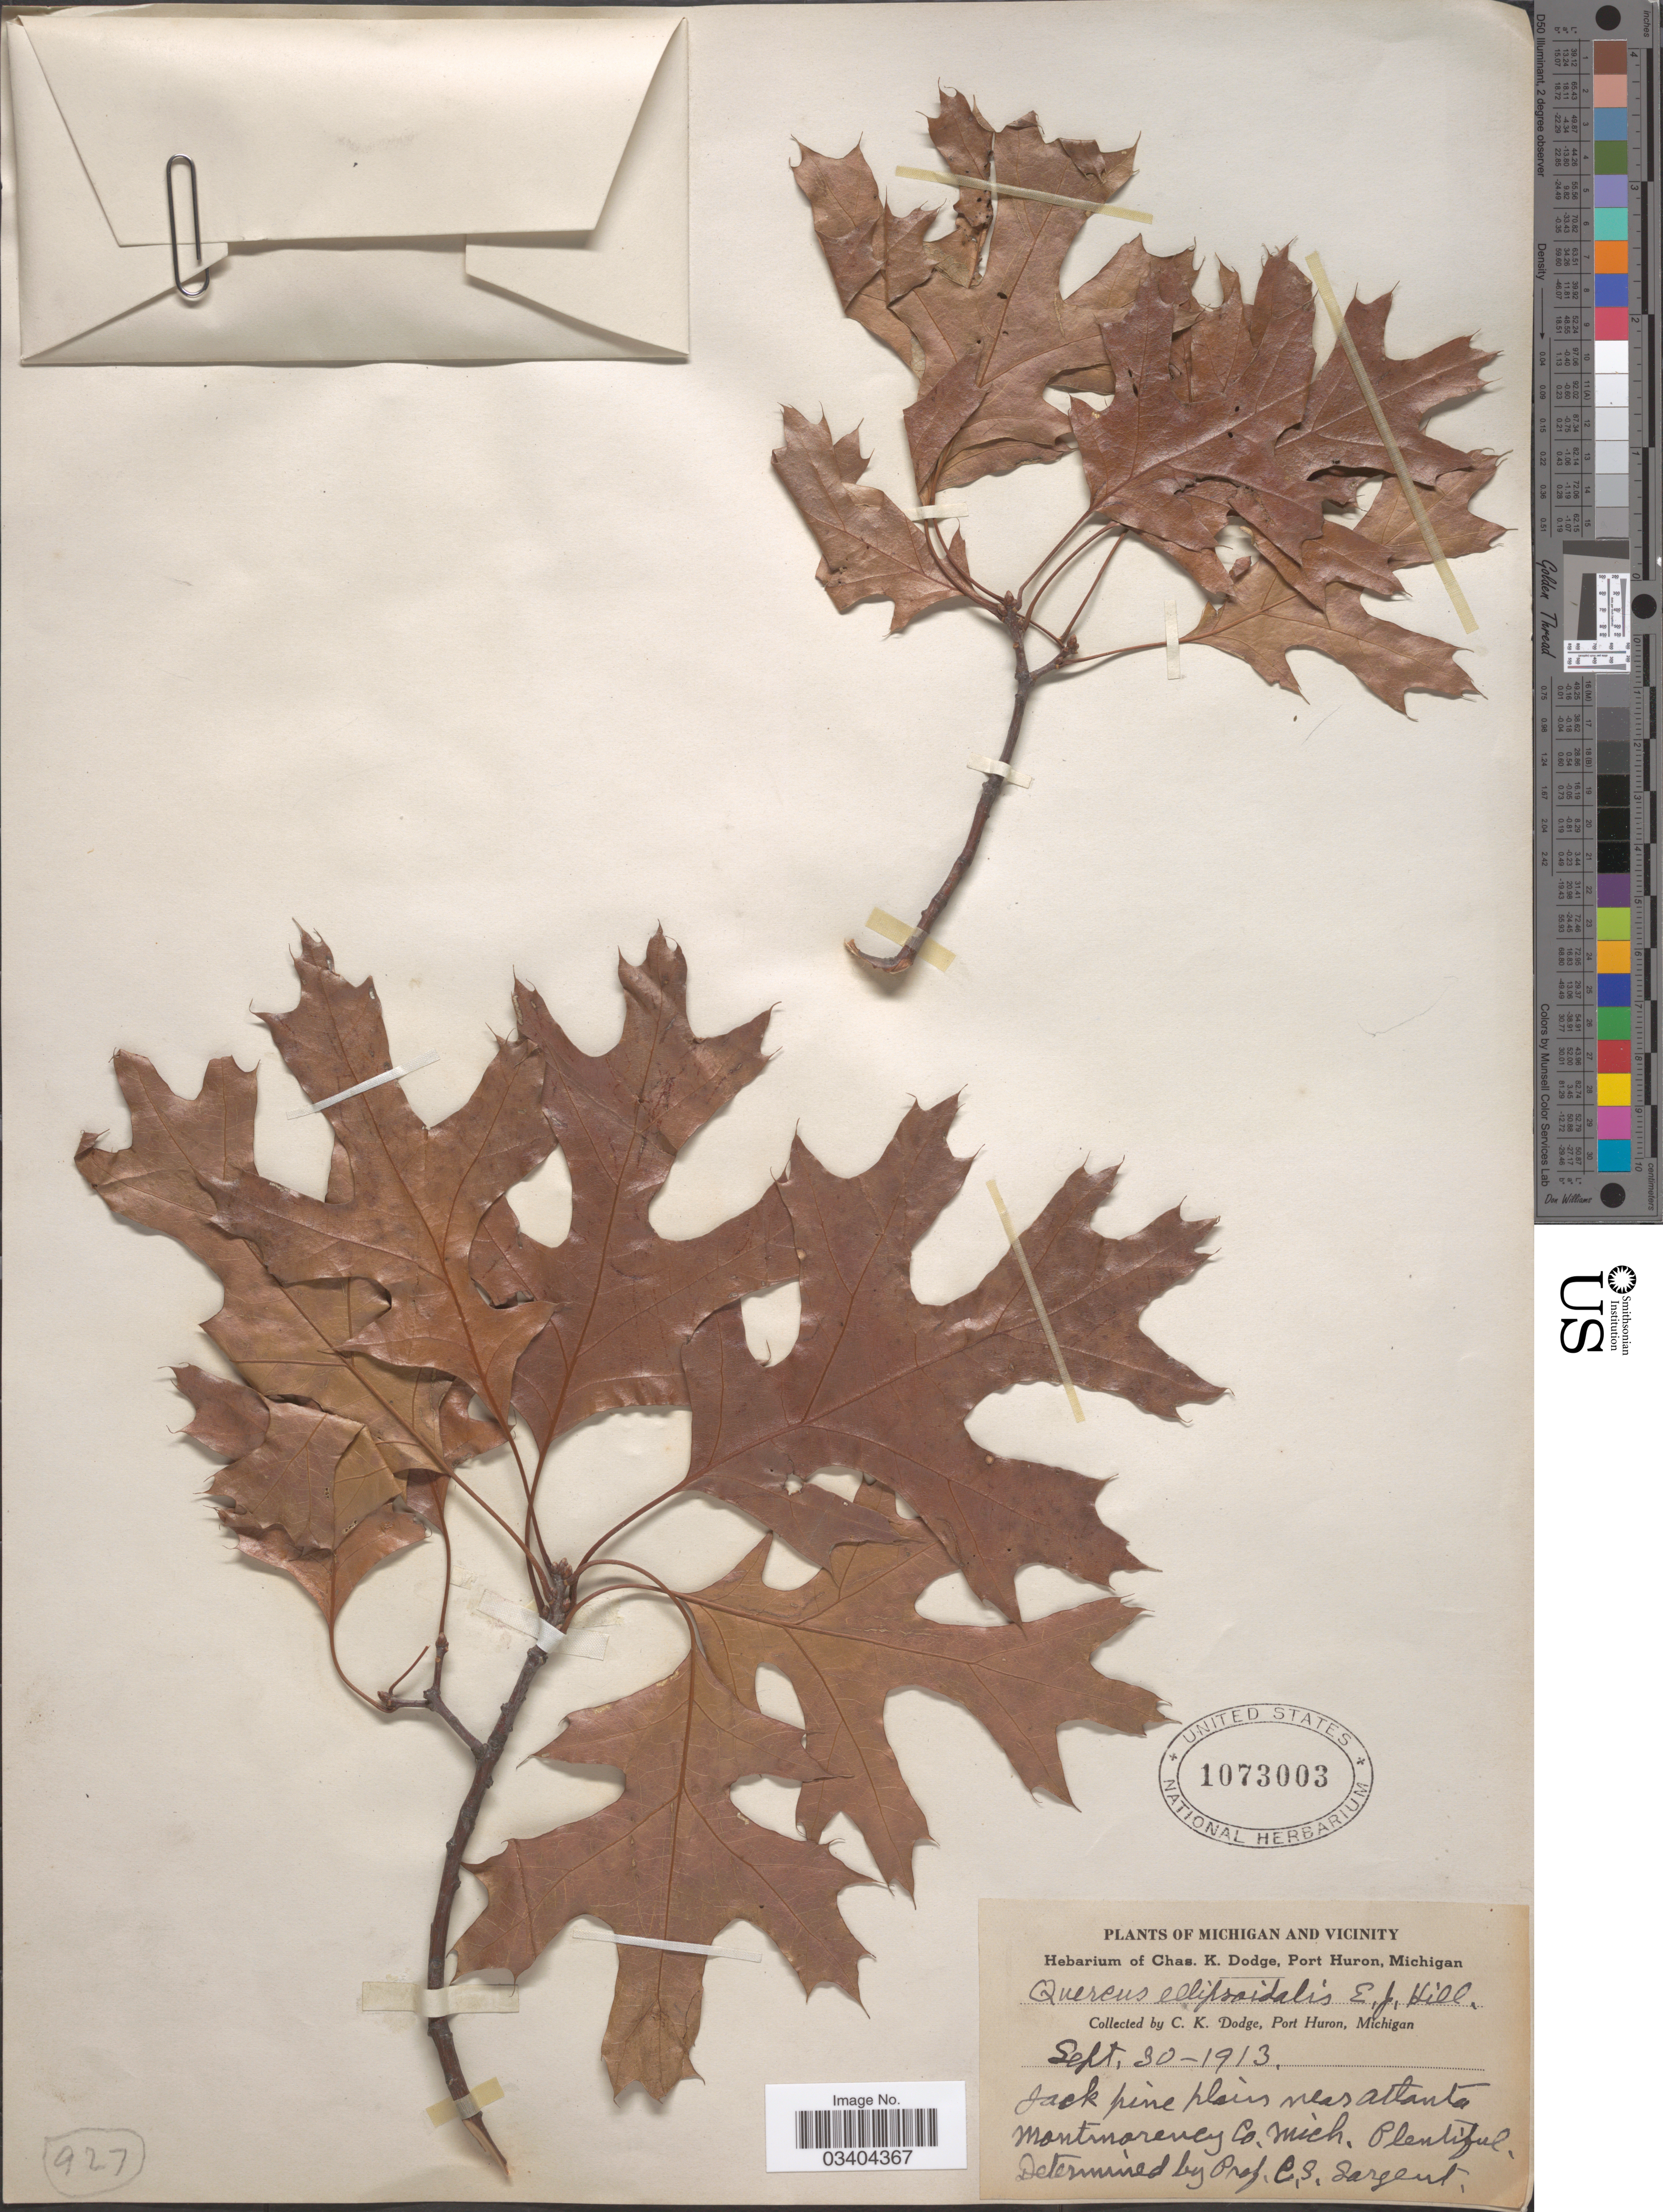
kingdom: Plantae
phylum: Tracheophyta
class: Magnoliopsida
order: Fagales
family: Fagaceae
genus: Quercus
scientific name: Quercus ellipsoidalis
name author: E.J. Hill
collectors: C. K. Dodge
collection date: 1913-09-30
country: United States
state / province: Michigan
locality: Michigan and Vicinity. Jack pine plains near Atlanta Montmoreney Co.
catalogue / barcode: US 1073003